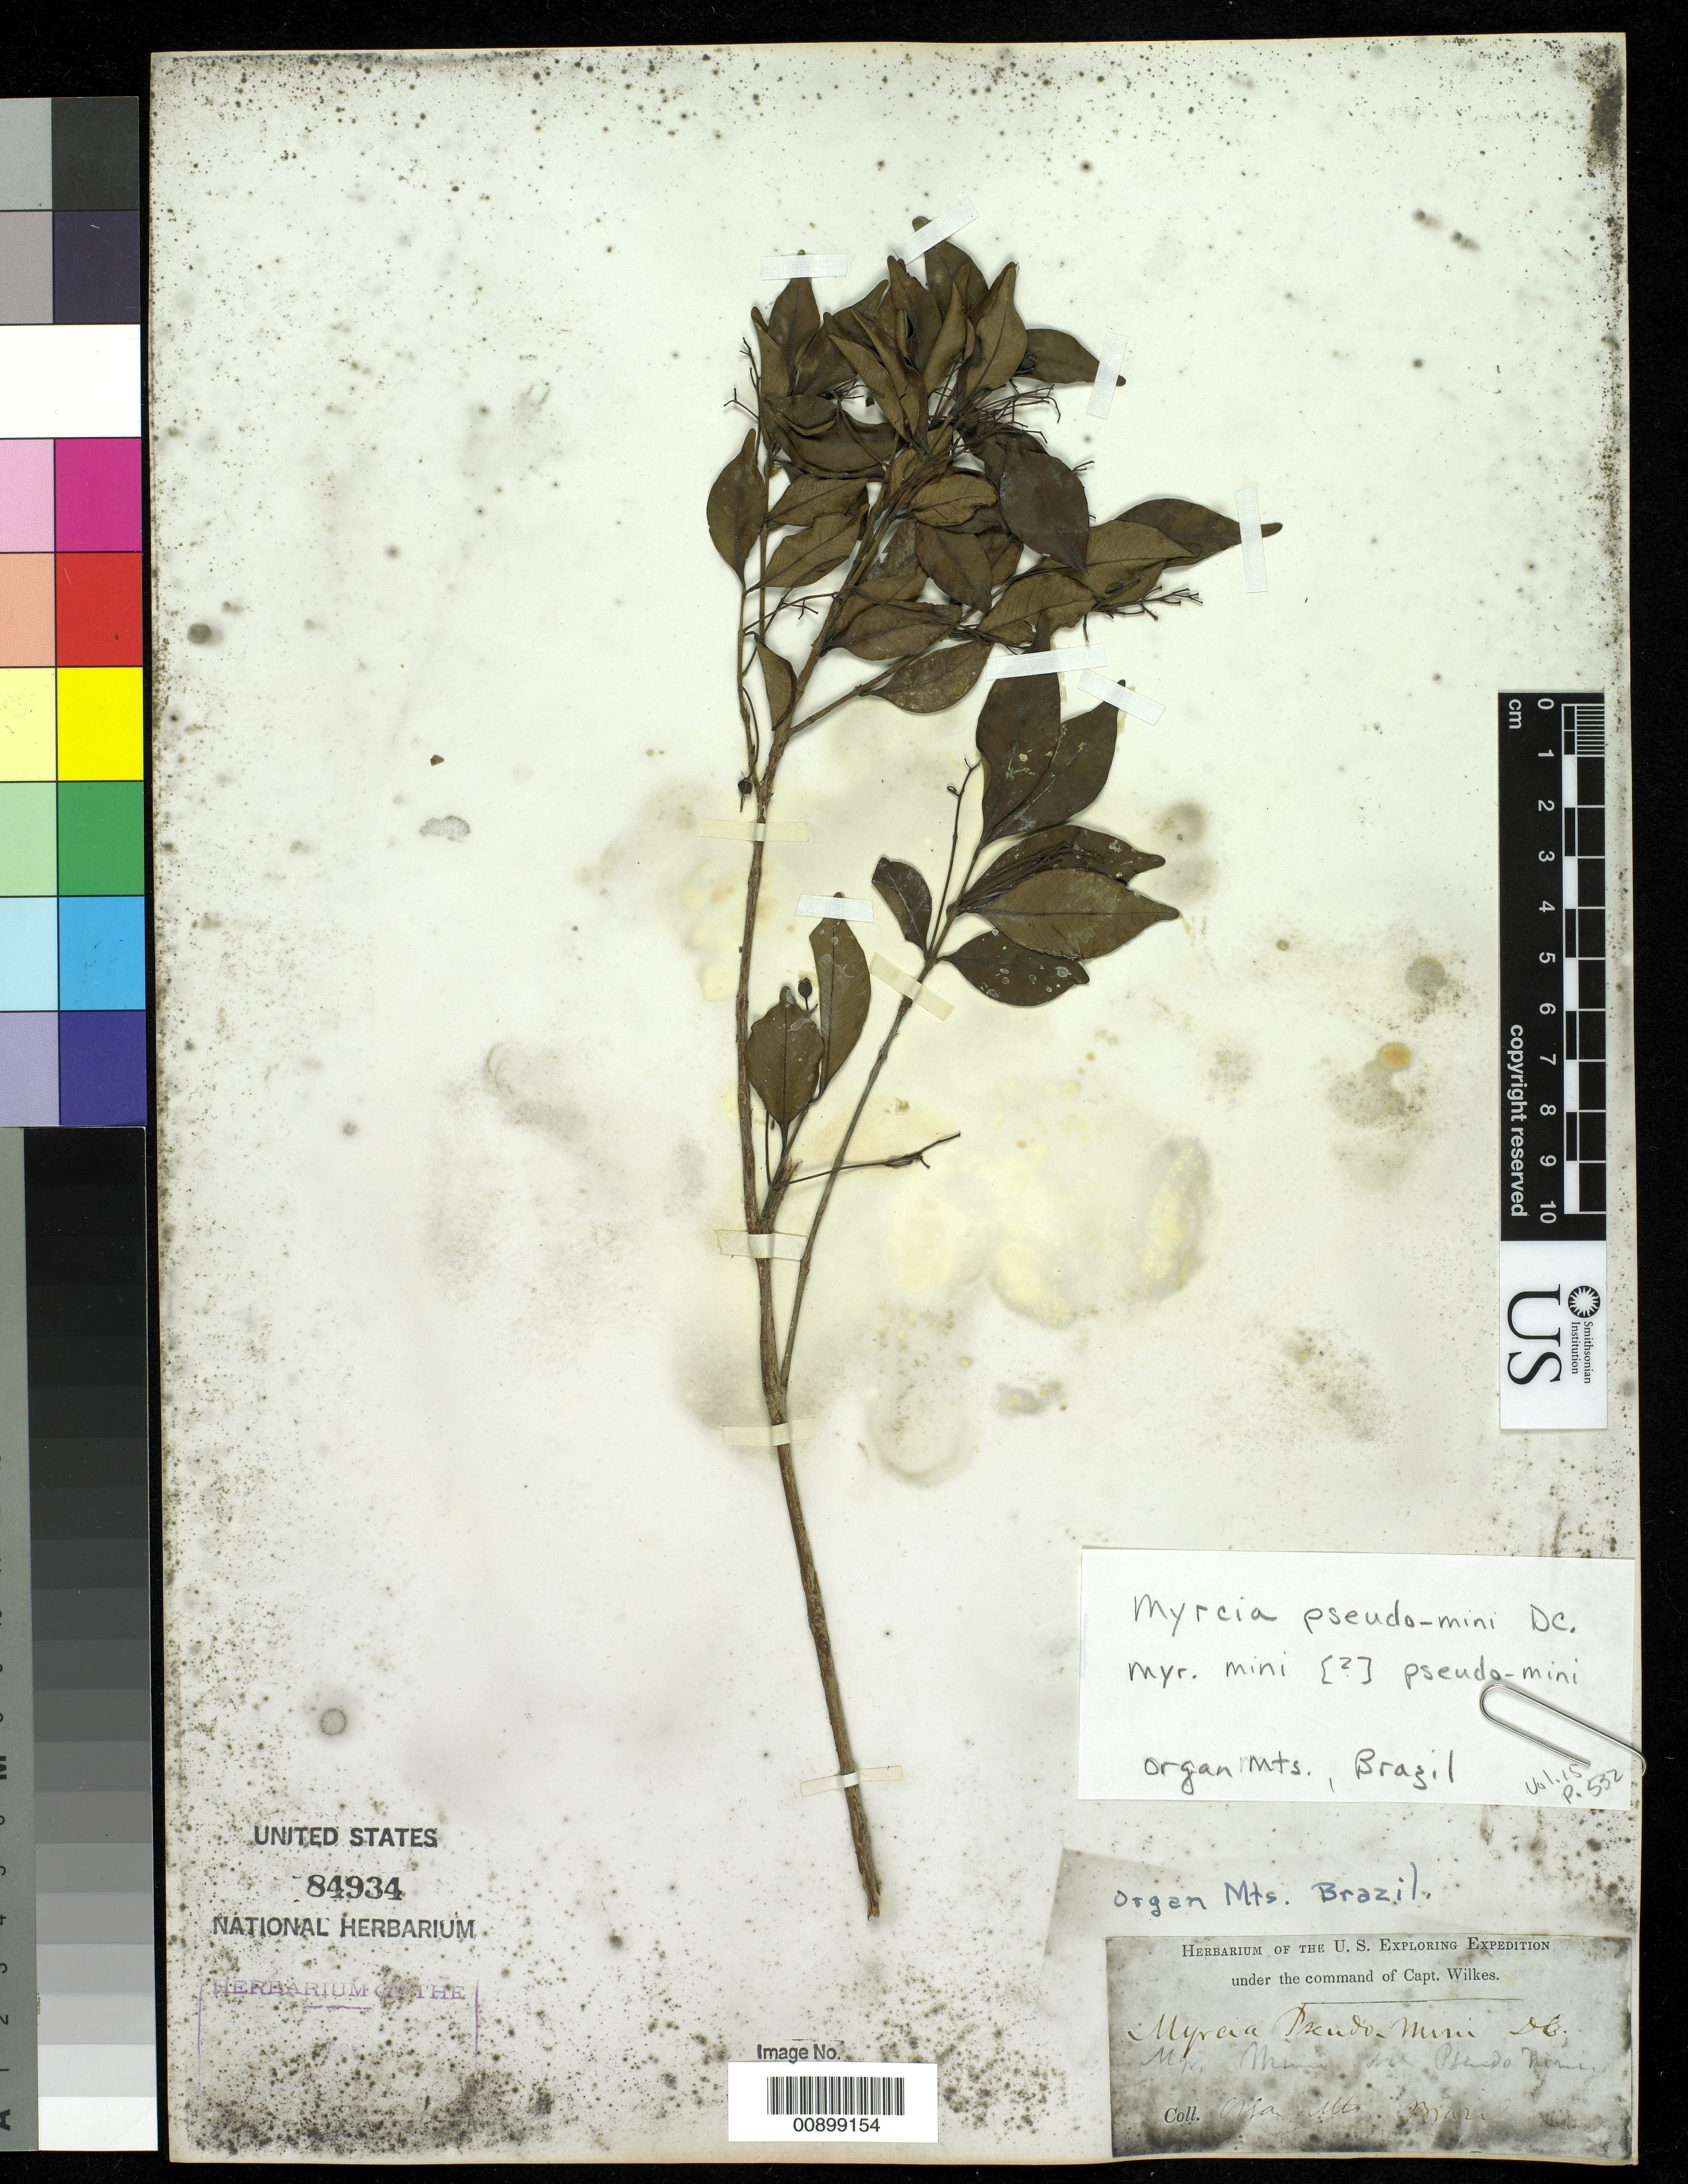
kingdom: Plantae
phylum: Tracheophyta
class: Magnoliopsida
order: Myrtales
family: Myrtaceae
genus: Myrcia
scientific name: Myrcia pseudomini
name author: DC.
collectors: Wilkes Explor. Exped.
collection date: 1838/1842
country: Brazil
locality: Organ Mts.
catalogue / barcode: US 84934